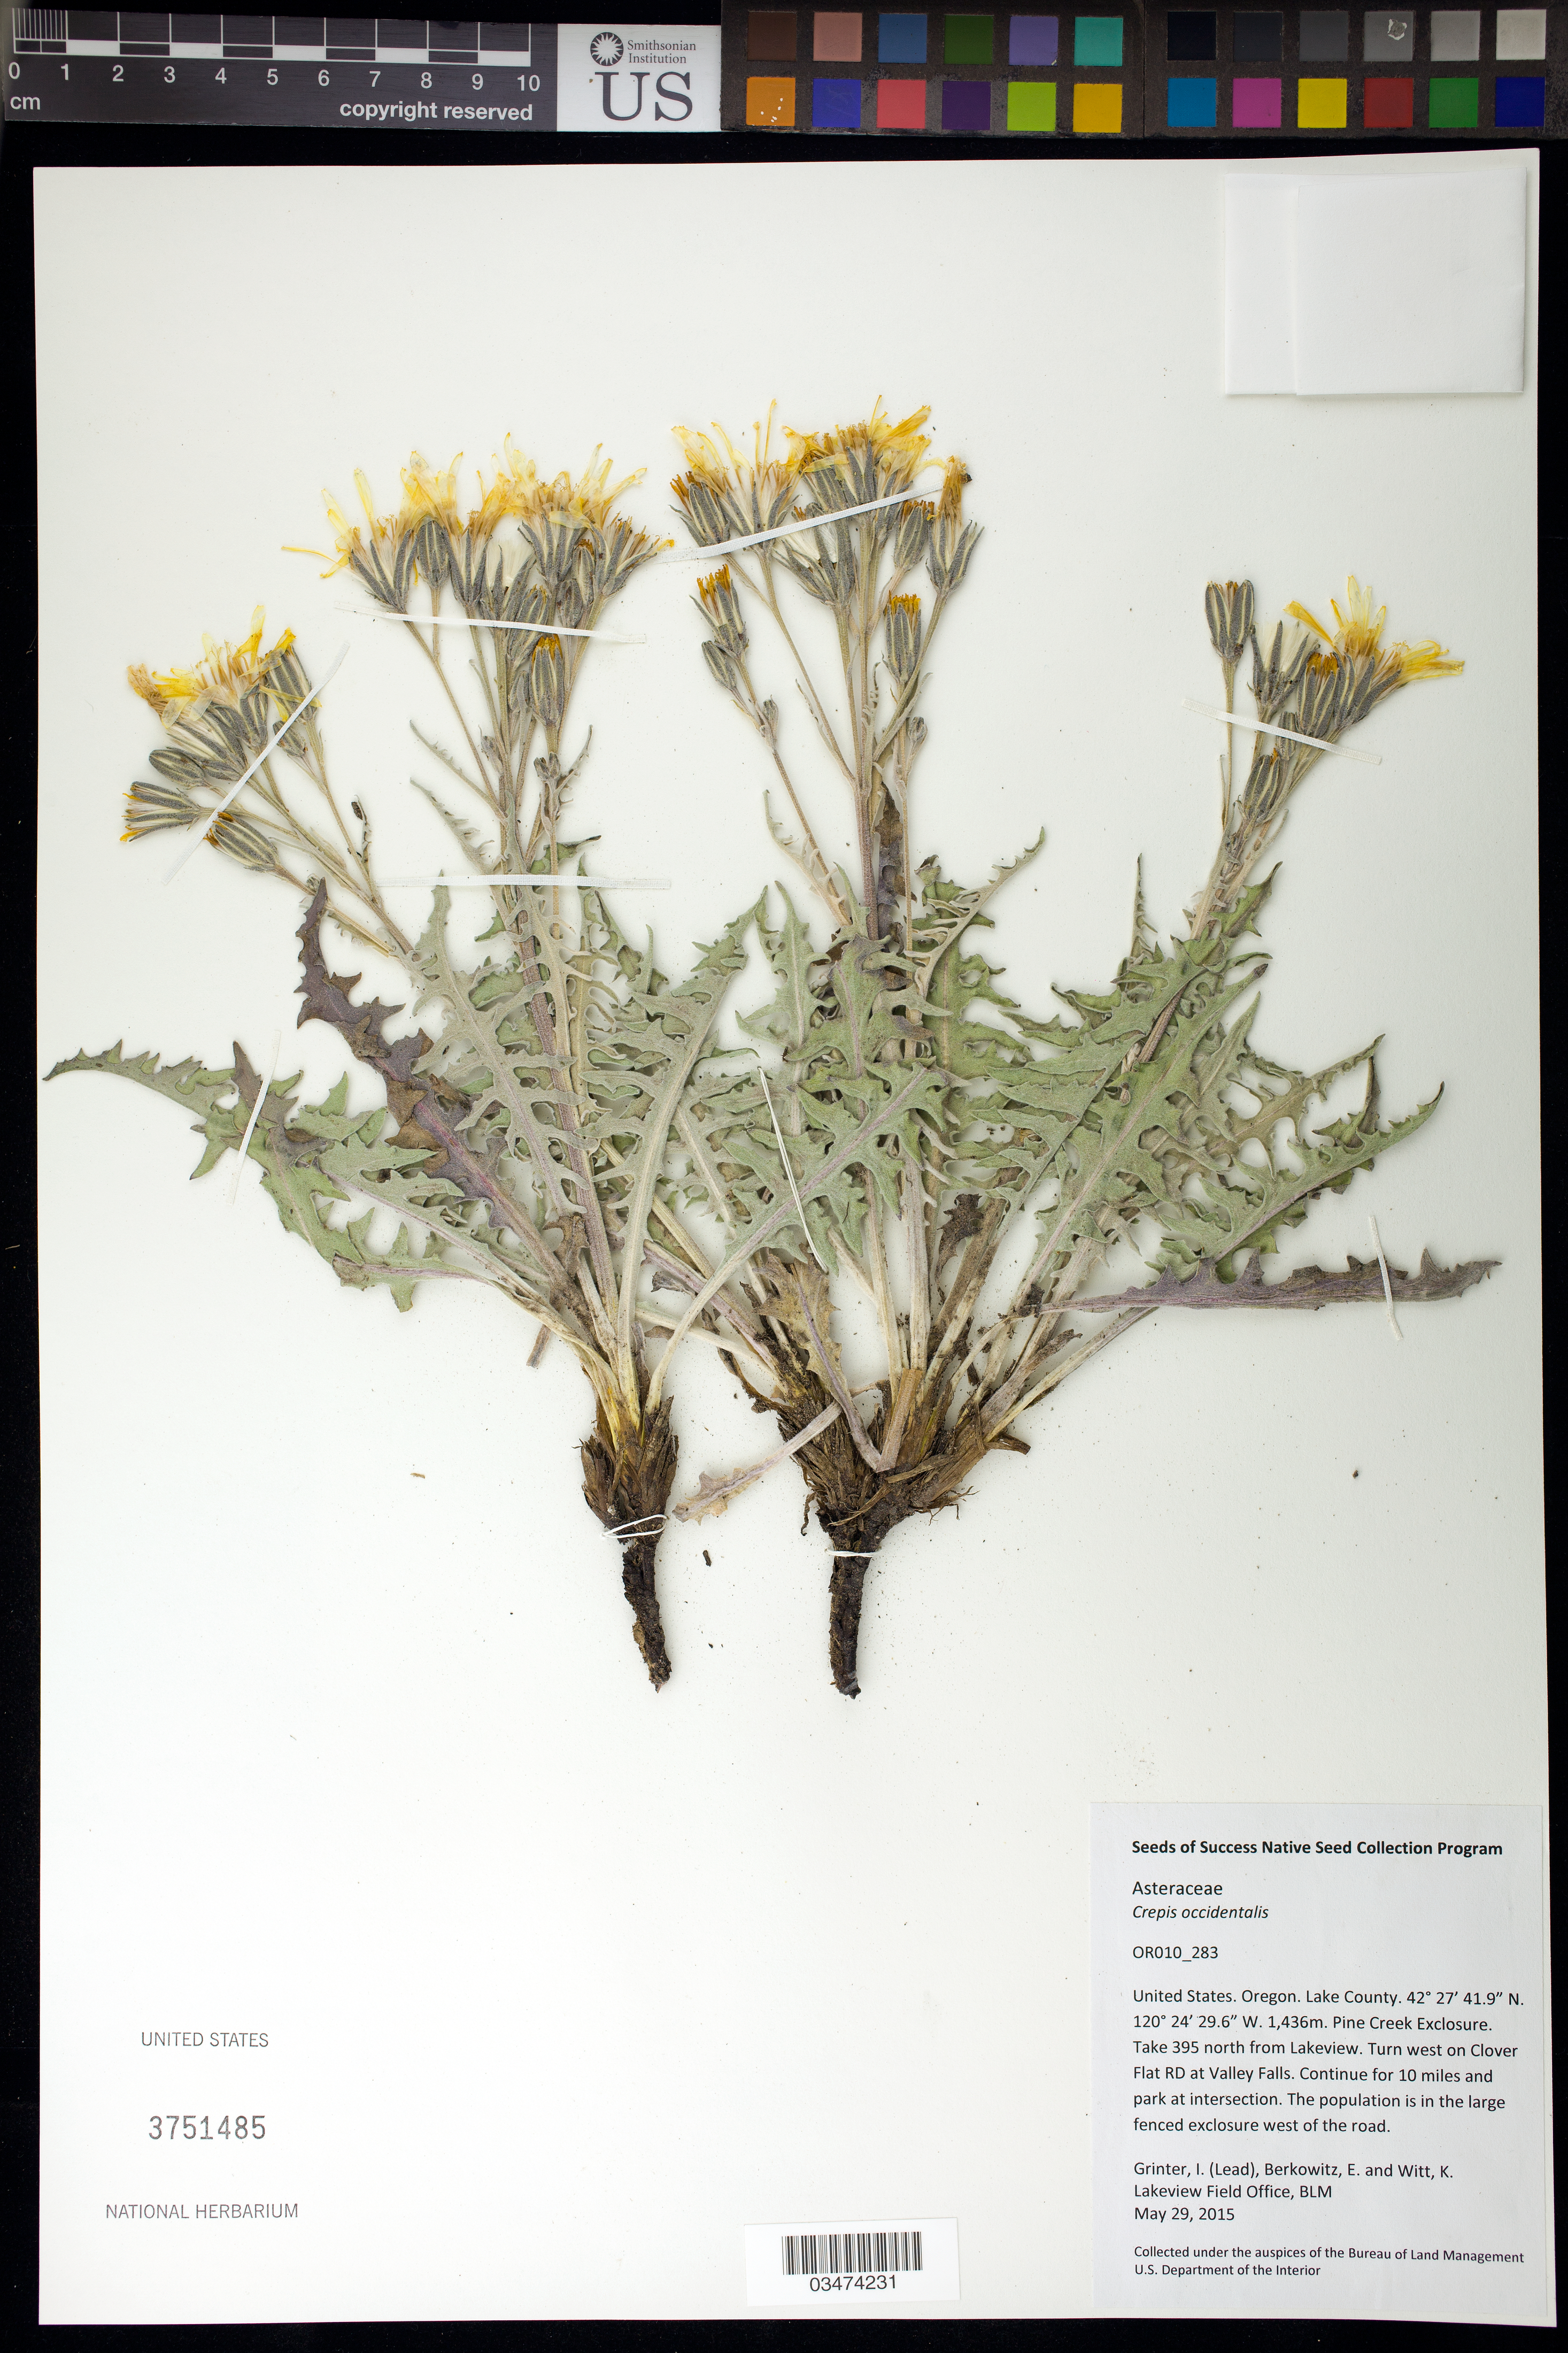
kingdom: Plantae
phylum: Tracheophyta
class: Magnoliopsida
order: Asterales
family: Asteraceae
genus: Crepis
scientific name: Crepis occidentalis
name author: Nutt.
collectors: I. Grinter, E. Berkowitz & K. Witt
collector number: OR010-283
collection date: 2015-05-29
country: United States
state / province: Oregon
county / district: Lake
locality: Pine Creek Exclosure.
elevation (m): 1436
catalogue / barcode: US 3751485